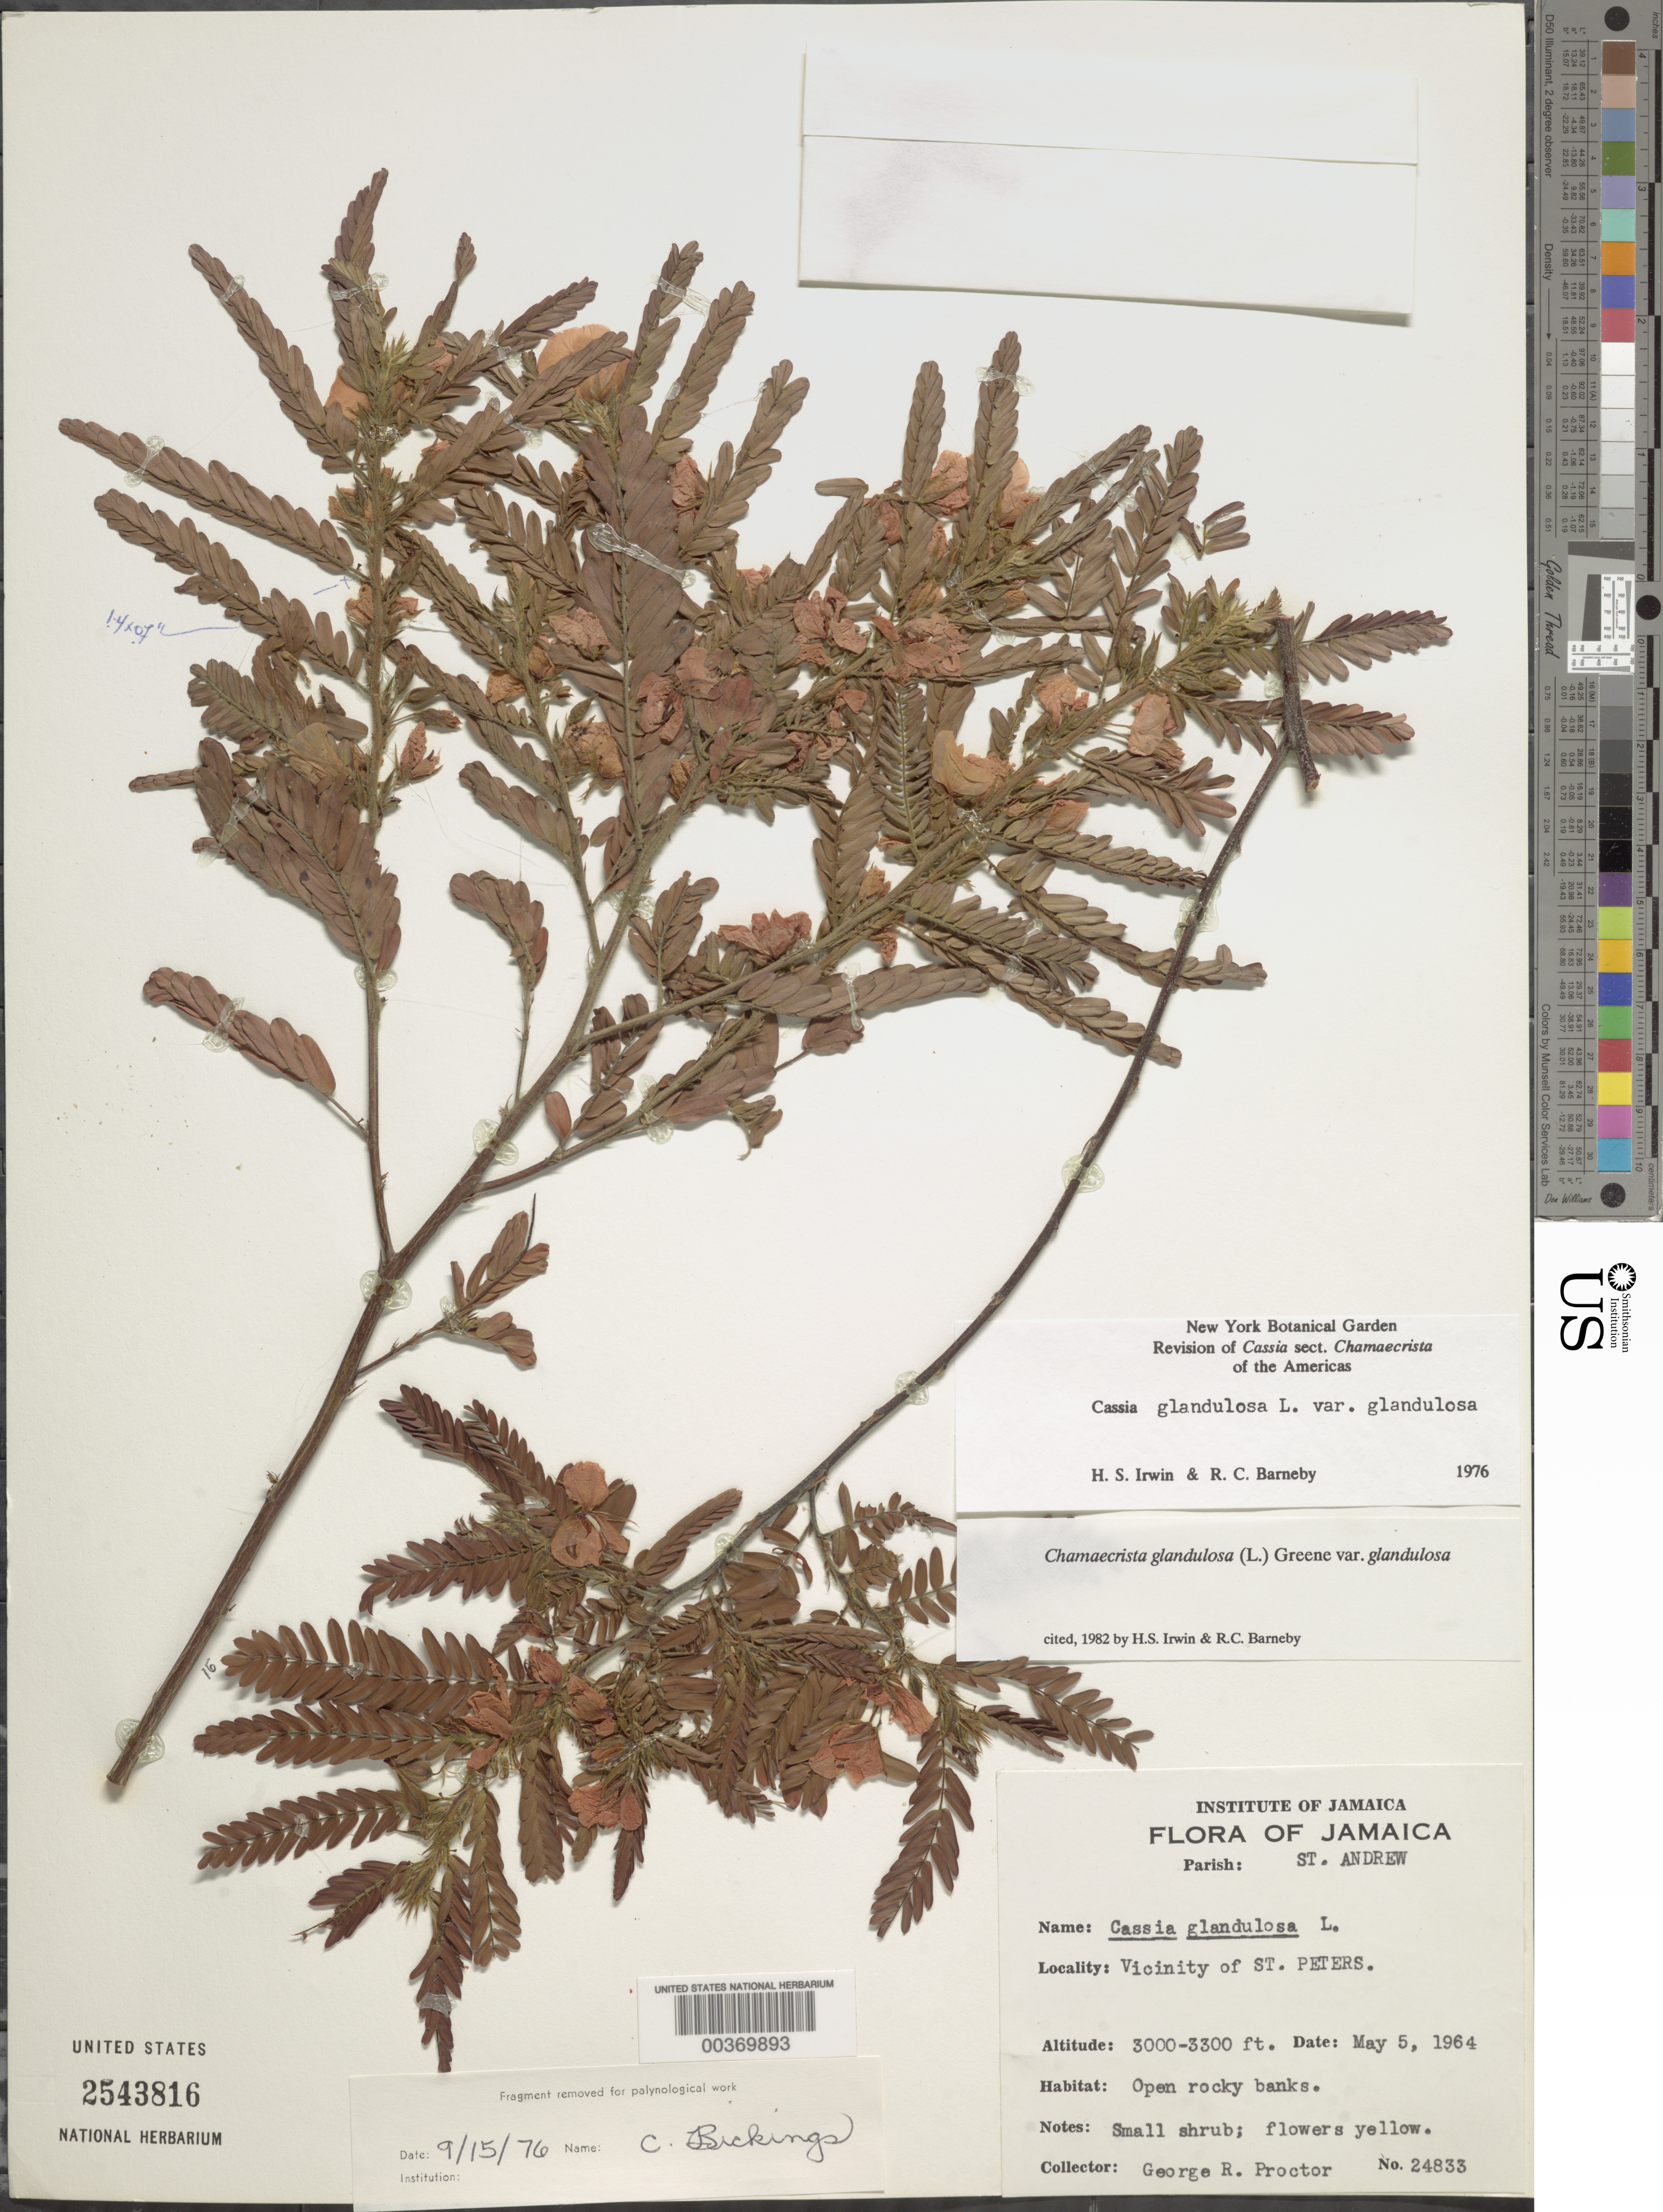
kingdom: Plantae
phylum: Tracheophyta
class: Magnoliopsida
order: Fabales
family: Fabaceae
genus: Chamaecrista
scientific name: Chamaecrista glandulosa var. glandulosa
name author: (L.) Greene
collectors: G. R. Proctor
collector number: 24833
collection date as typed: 05 May 1964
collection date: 1964-05-05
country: Jamaica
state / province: Saint Andrew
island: Greater Antilles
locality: Vicinity of st. peters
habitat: Open rocky banks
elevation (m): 914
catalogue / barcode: US 2543816